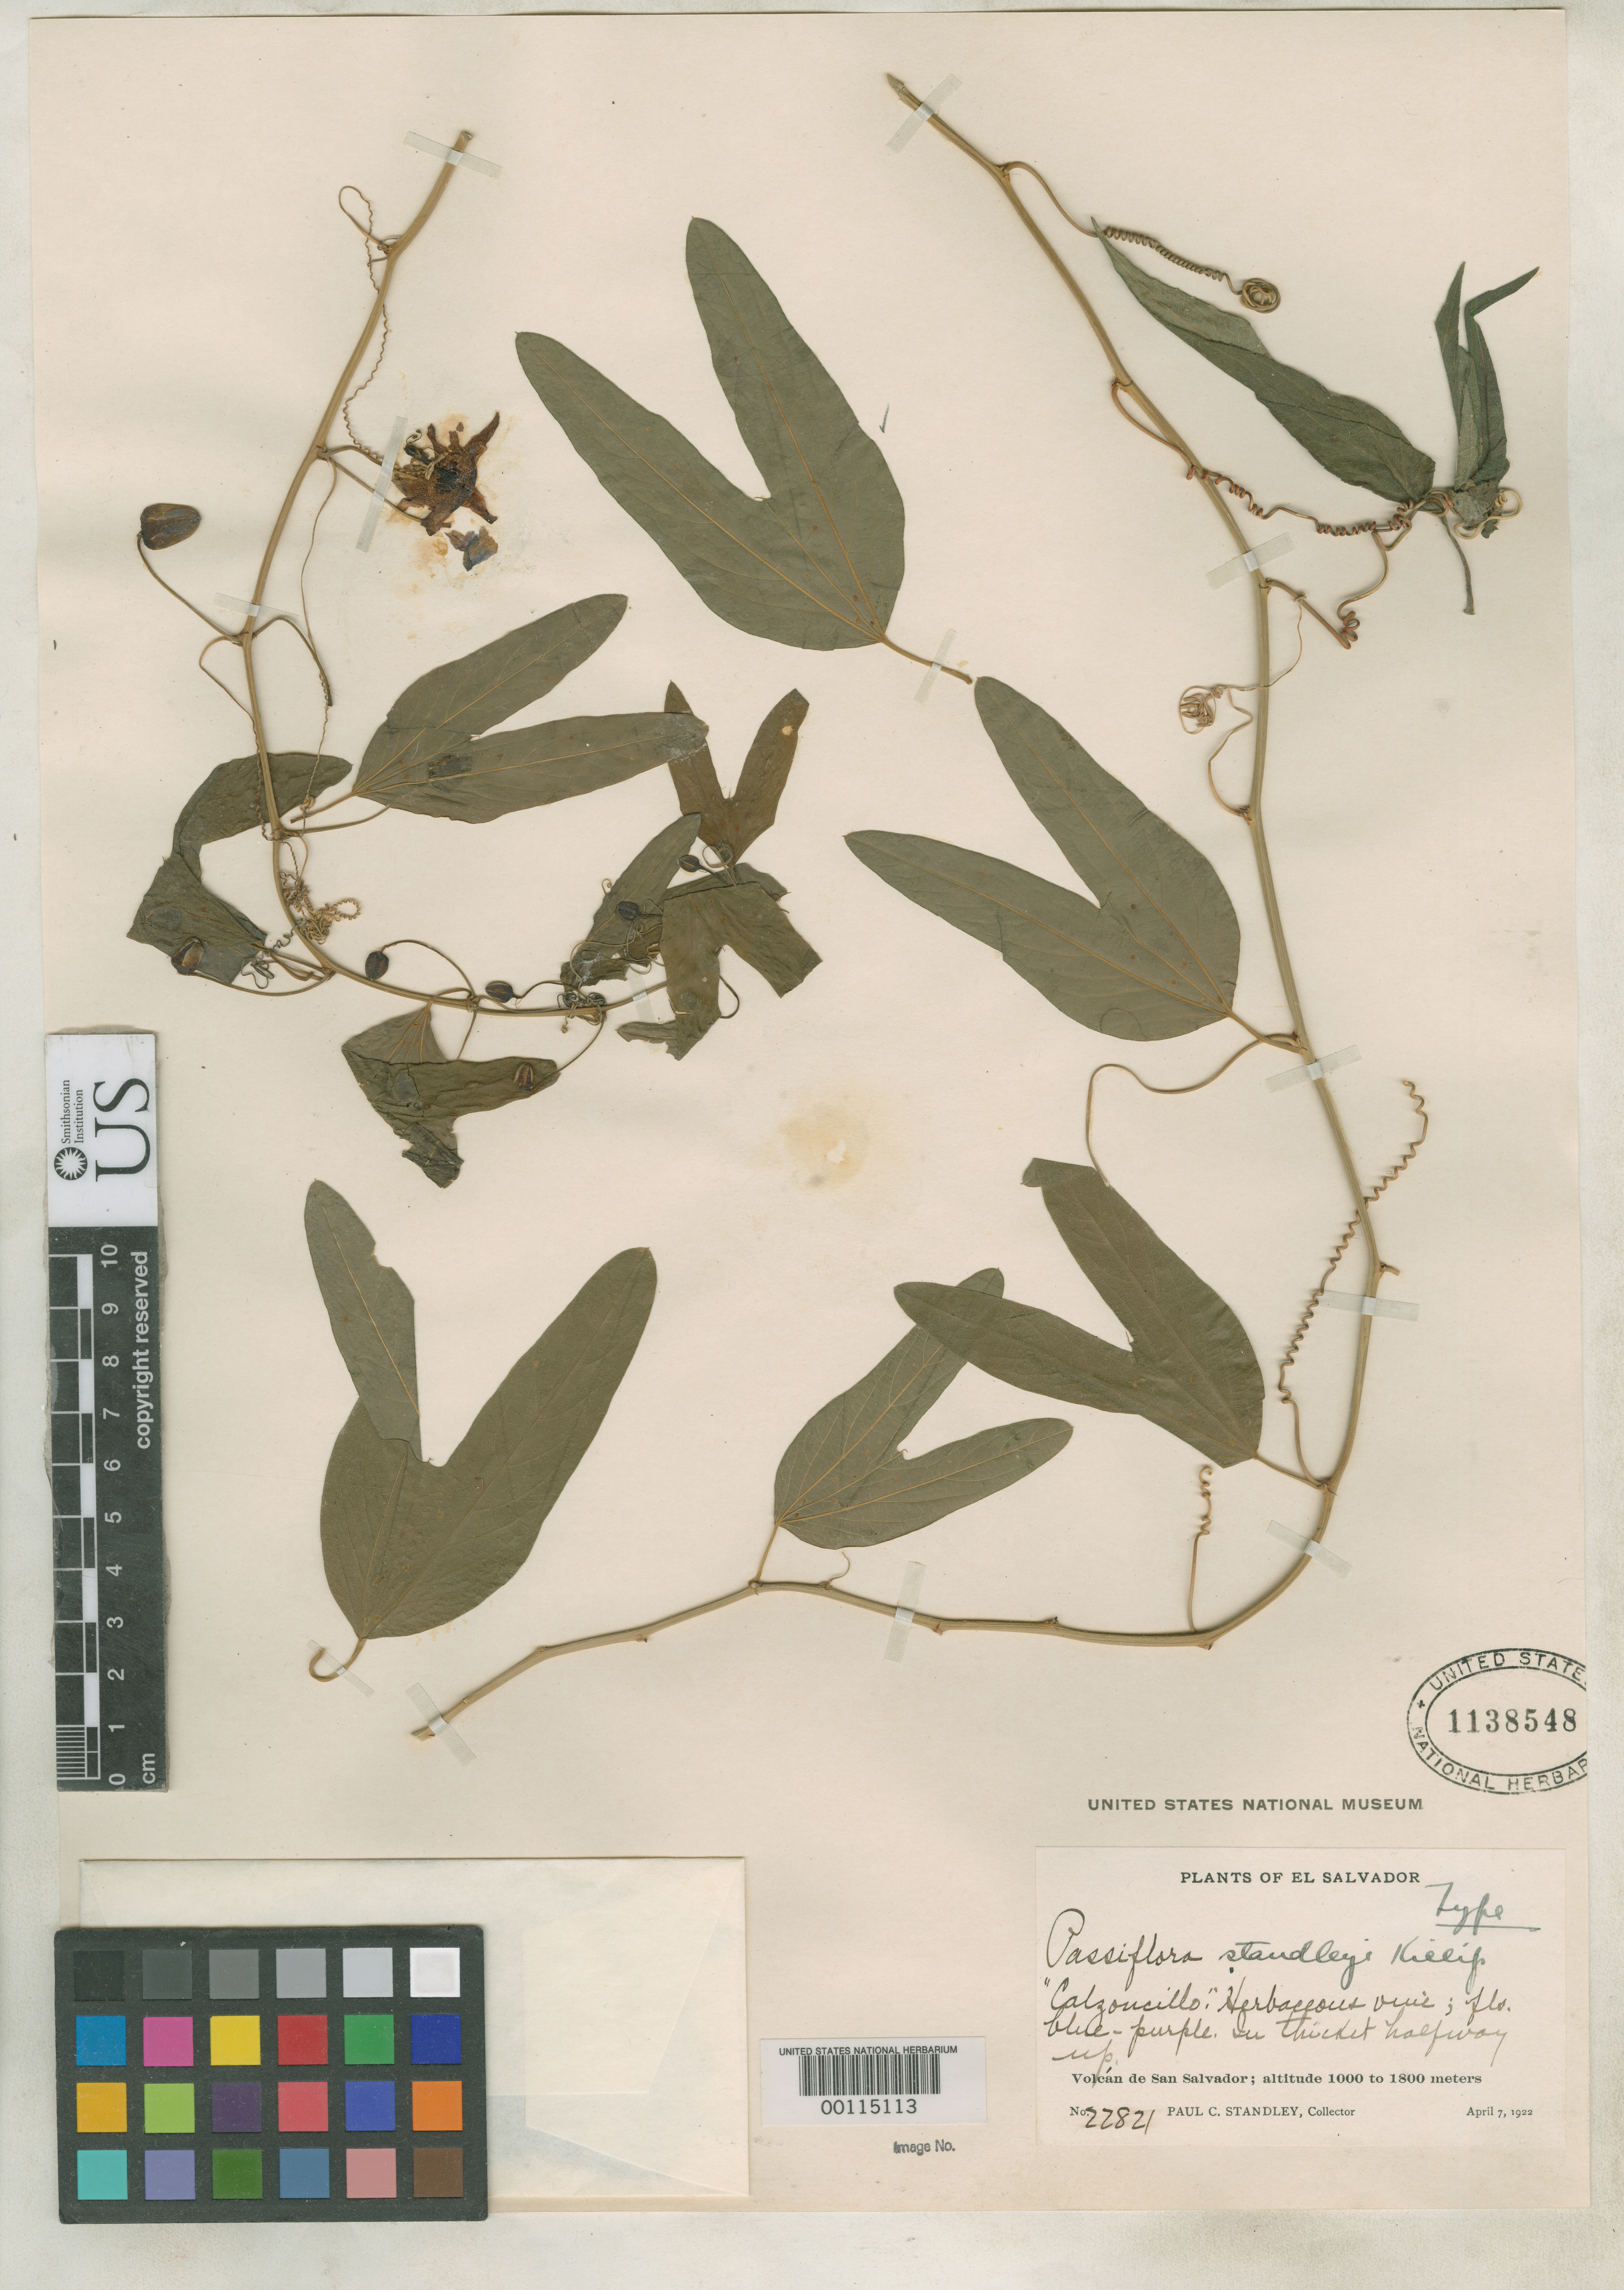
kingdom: Plantae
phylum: Tracheophyta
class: Magnoliopsida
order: Malpighiales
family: Passifloraceae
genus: Passiflora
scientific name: Passiflora standleyi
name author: Killip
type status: Holotype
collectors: P. C. Standley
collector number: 22821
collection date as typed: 07 Apr 1922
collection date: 1922-04-07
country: El Salvador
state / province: San Salvador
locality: Rim of Crater. Volcan de San Salvador.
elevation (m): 1000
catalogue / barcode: US 1138548